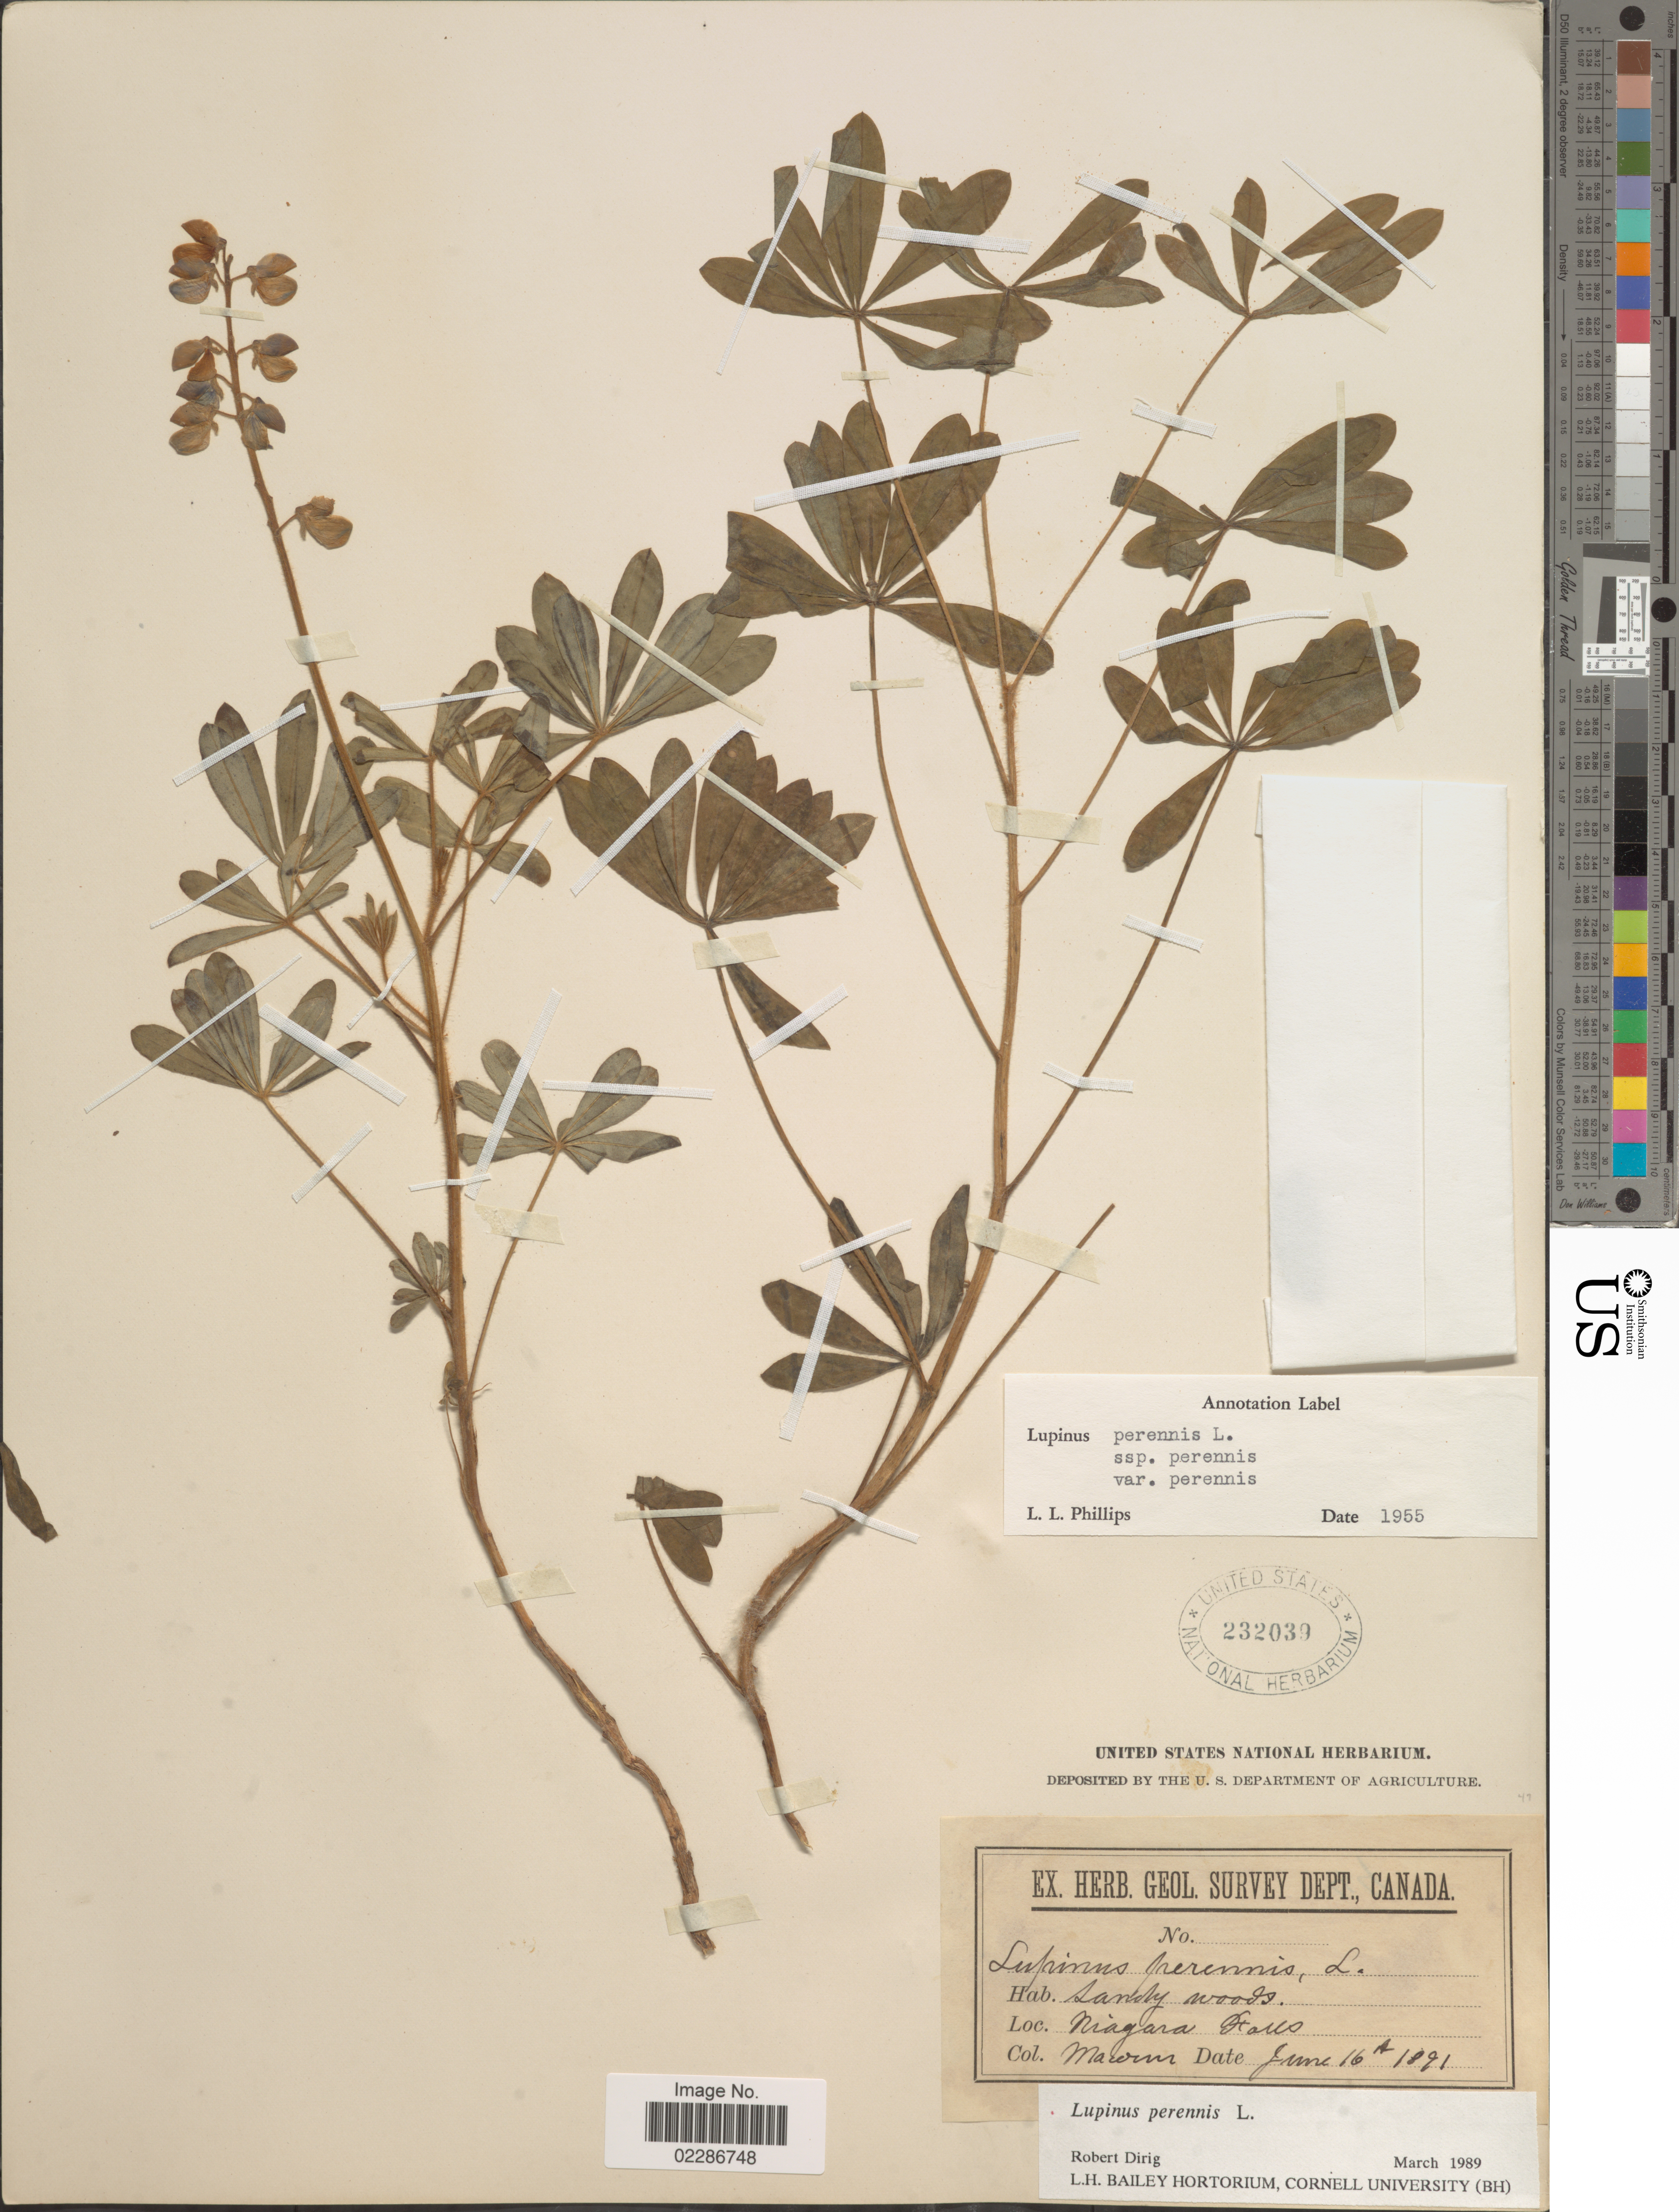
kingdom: Plantae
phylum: Tracheophyta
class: Magnoliopsida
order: Fabales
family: Fabaceae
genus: Lupinus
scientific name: Lupinus perennis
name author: L.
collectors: -- Macoun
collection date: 1891-06-16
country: Canada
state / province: Ontario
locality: Sandy woods, Niagara Falls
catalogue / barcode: US 232039